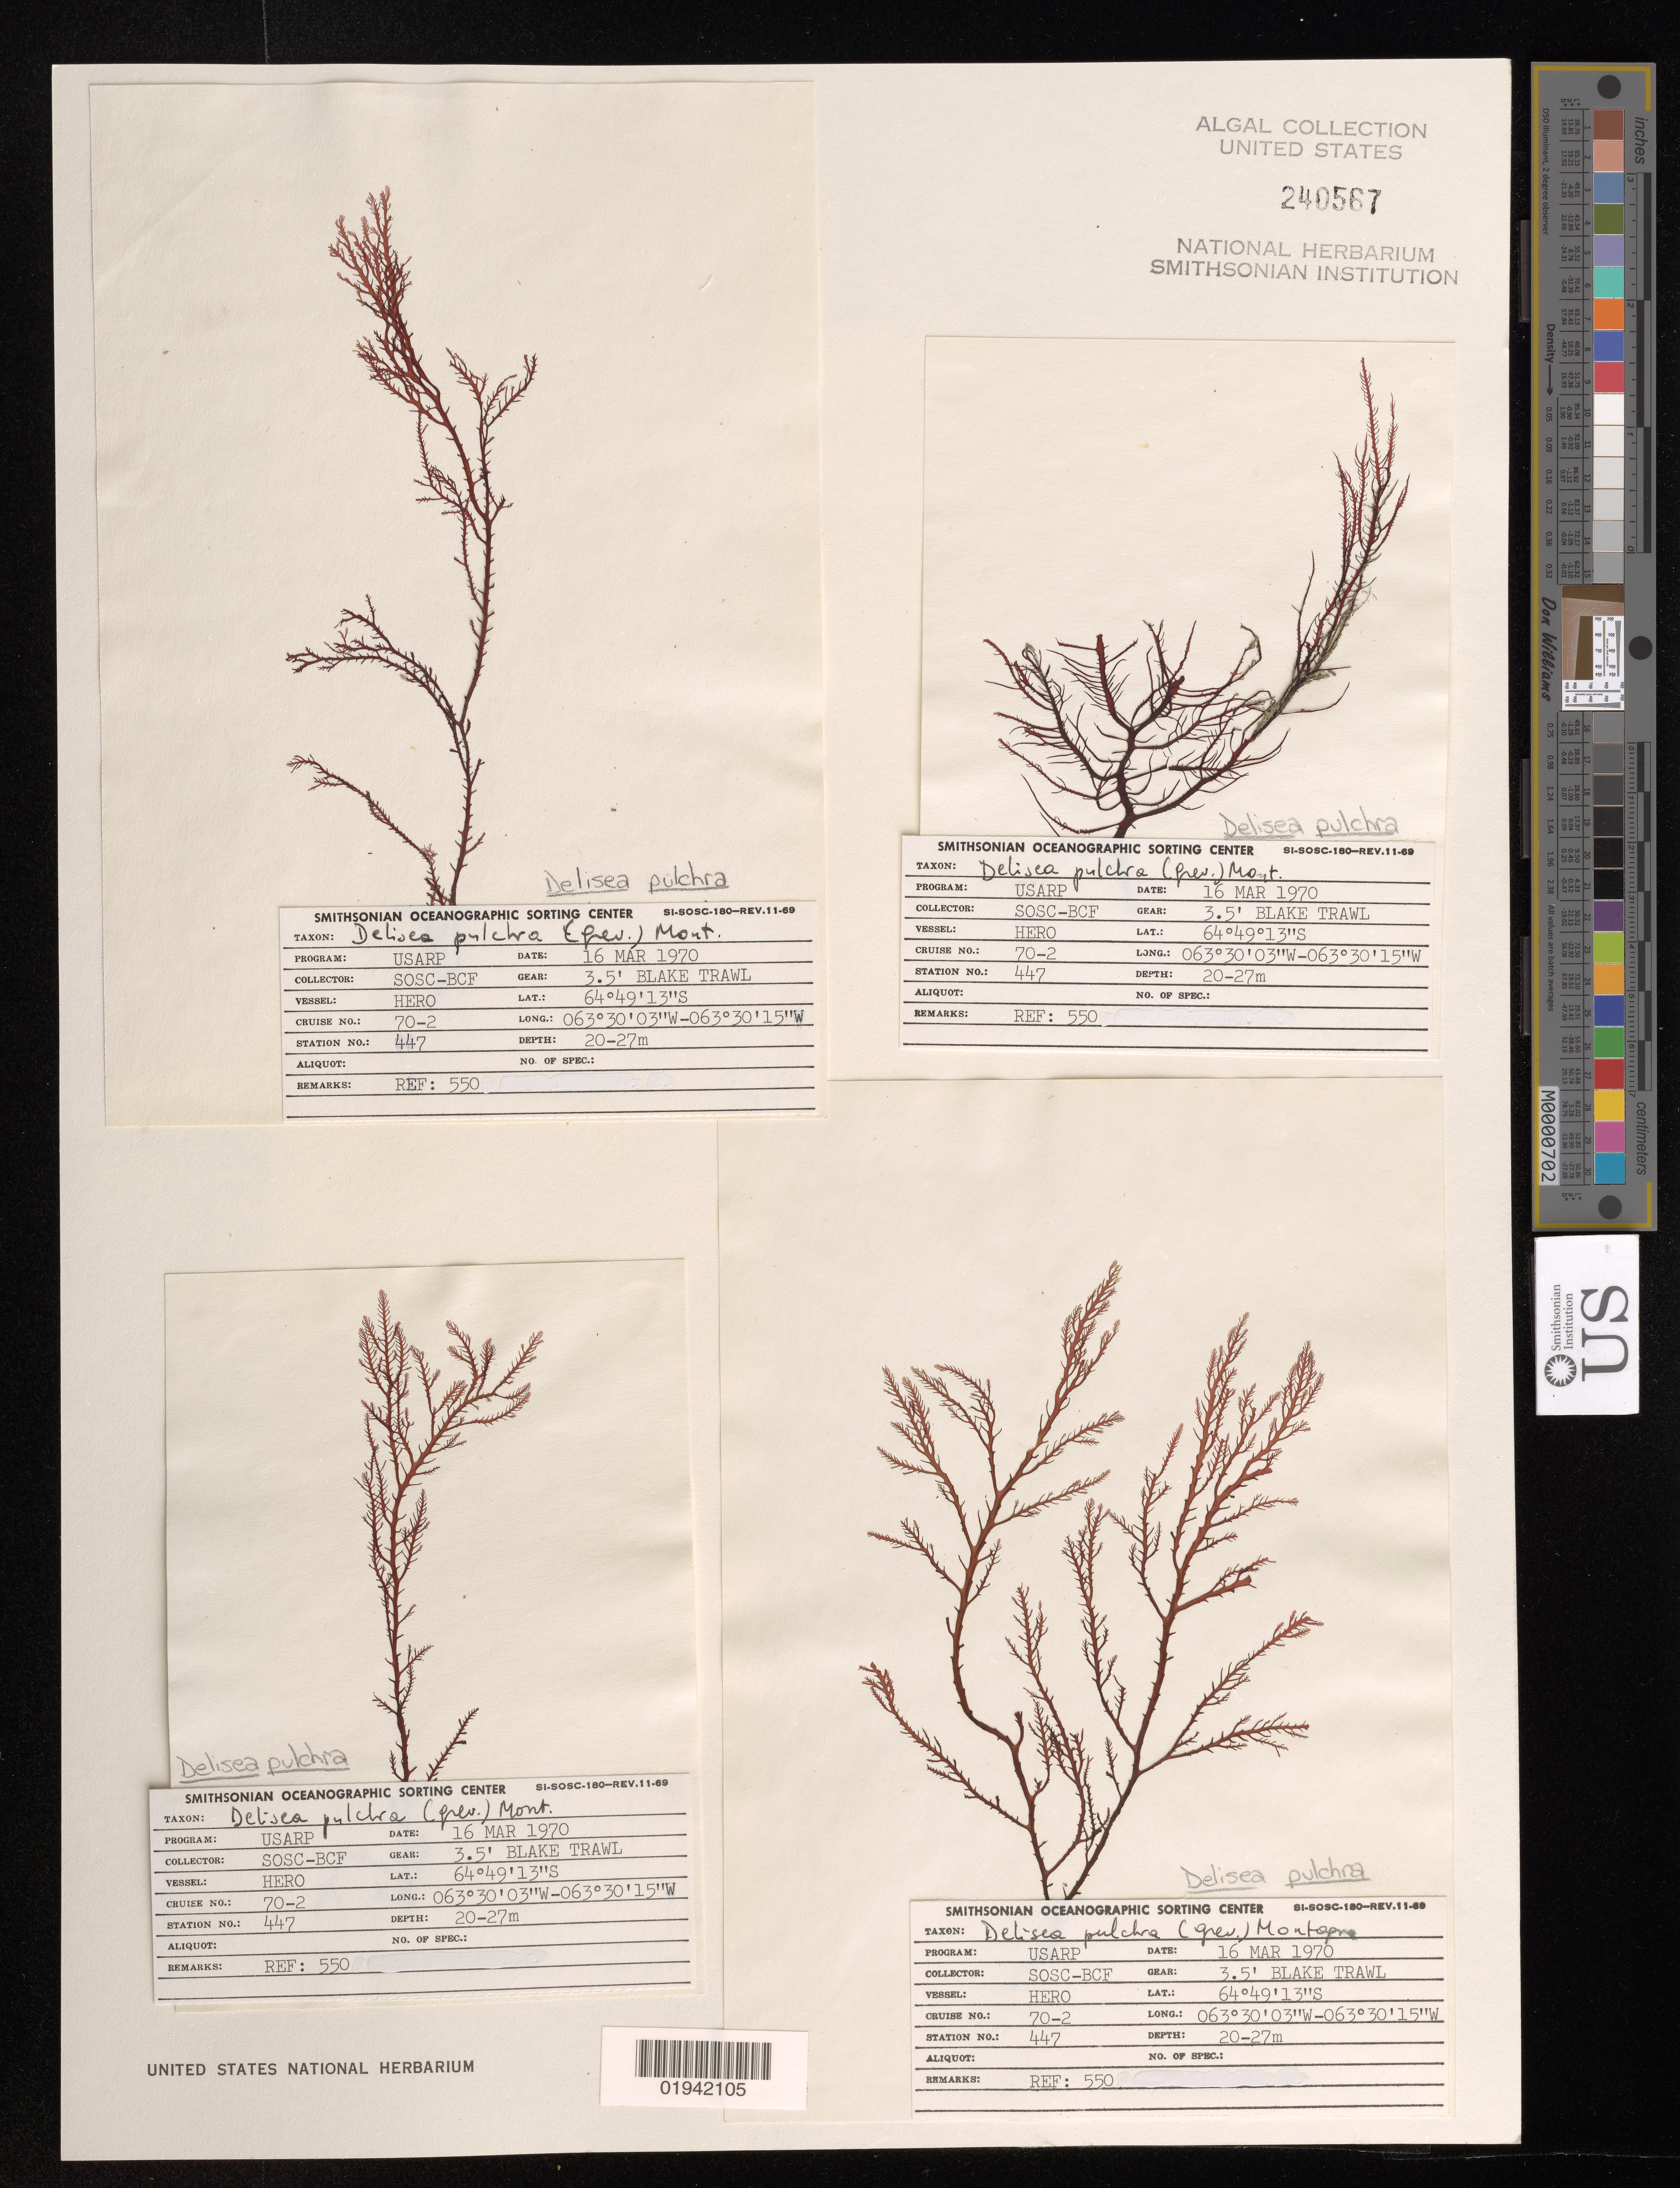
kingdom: Plantae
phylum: Rhodophyta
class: Florideophyceae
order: Bonnemaisoniales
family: Bonnemaisoniaceae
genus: Delisea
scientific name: Delisea pulchra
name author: (Grev.) Mont.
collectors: SOSC-BCF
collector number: Station 447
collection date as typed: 16 Mar 1970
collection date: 1970-03-16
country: Antarctica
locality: Antarctic Peninsula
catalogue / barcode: US 240567